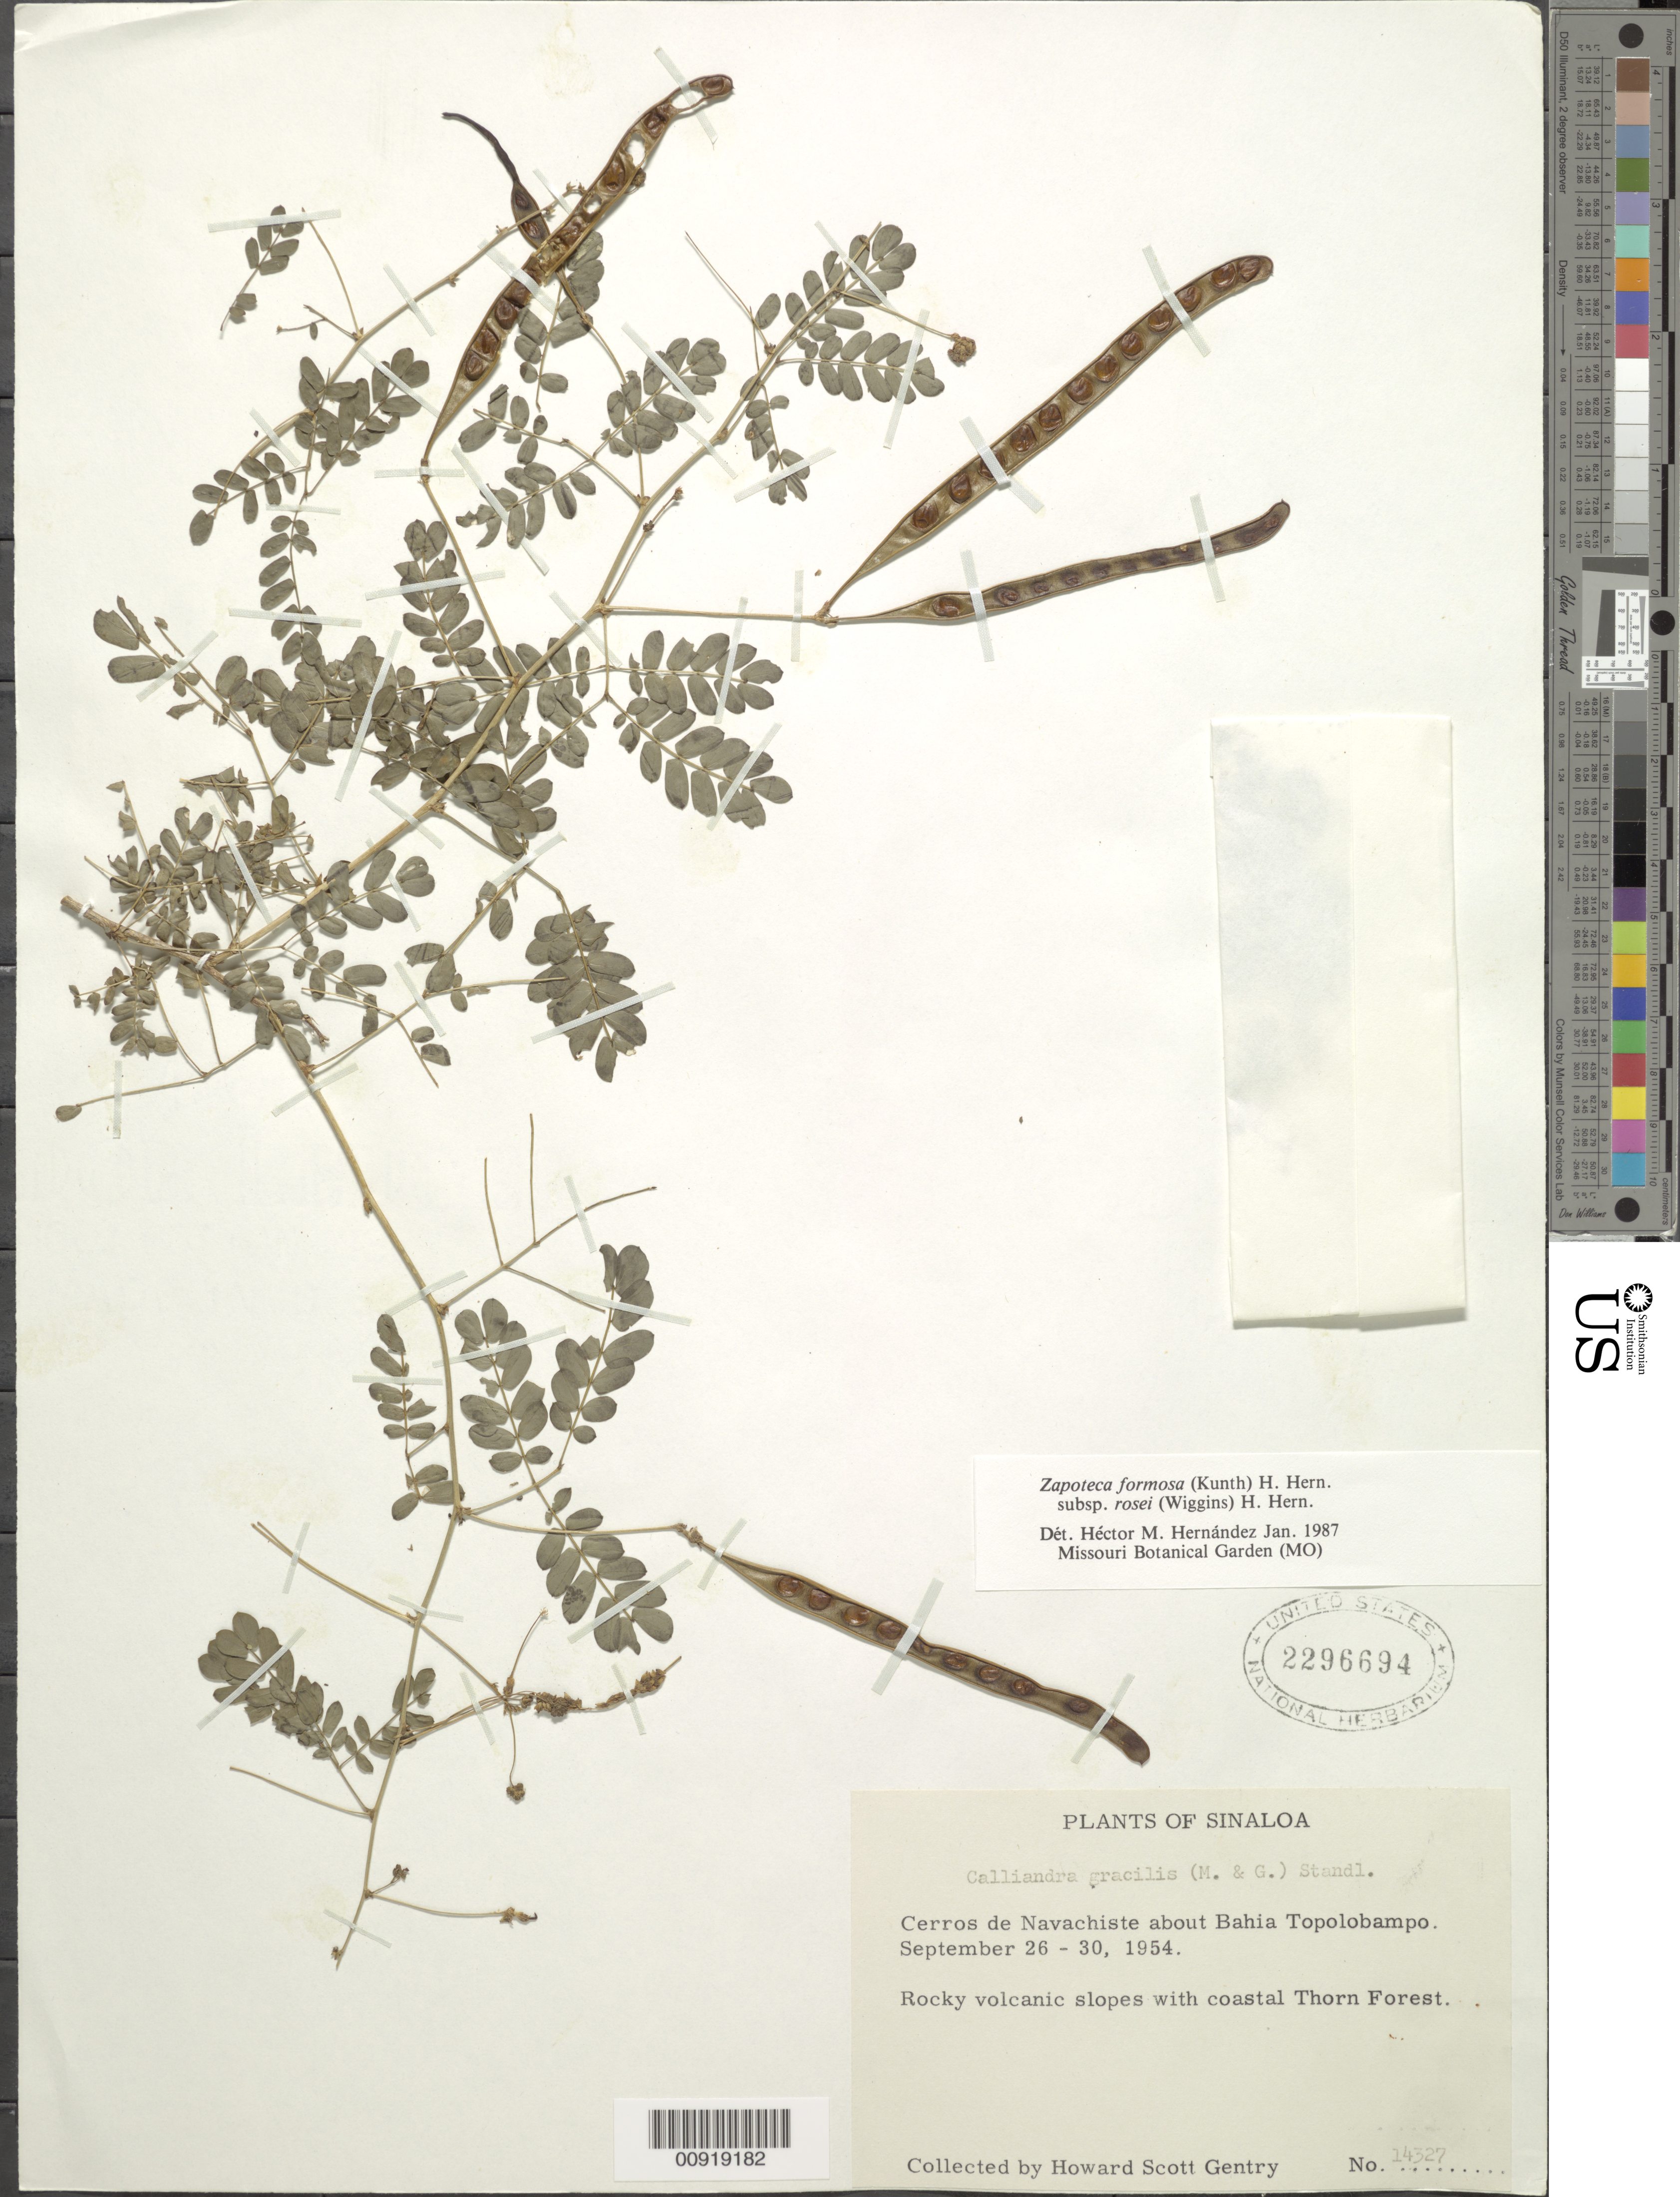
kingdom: Plantae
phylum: Tracheophyta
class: Magnoliopsida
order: Fabales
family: Fabaceae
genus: Zapoteca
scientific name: Zapoteca formosa subsp. rosei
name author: (Wiggins) H.M. Hern.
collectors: H. S. Gentry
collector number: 14327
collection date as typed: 26 Sep 1954 to 30 Sep 1954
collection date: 1954-09-26/1954-09-30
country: Mexico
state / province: Sinaloa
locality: Cerros de Navachiste about Bahia Toppolobampo.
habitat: Rocky volcanic slopes with coastal Thorn Forest.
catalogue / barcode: US 2296694